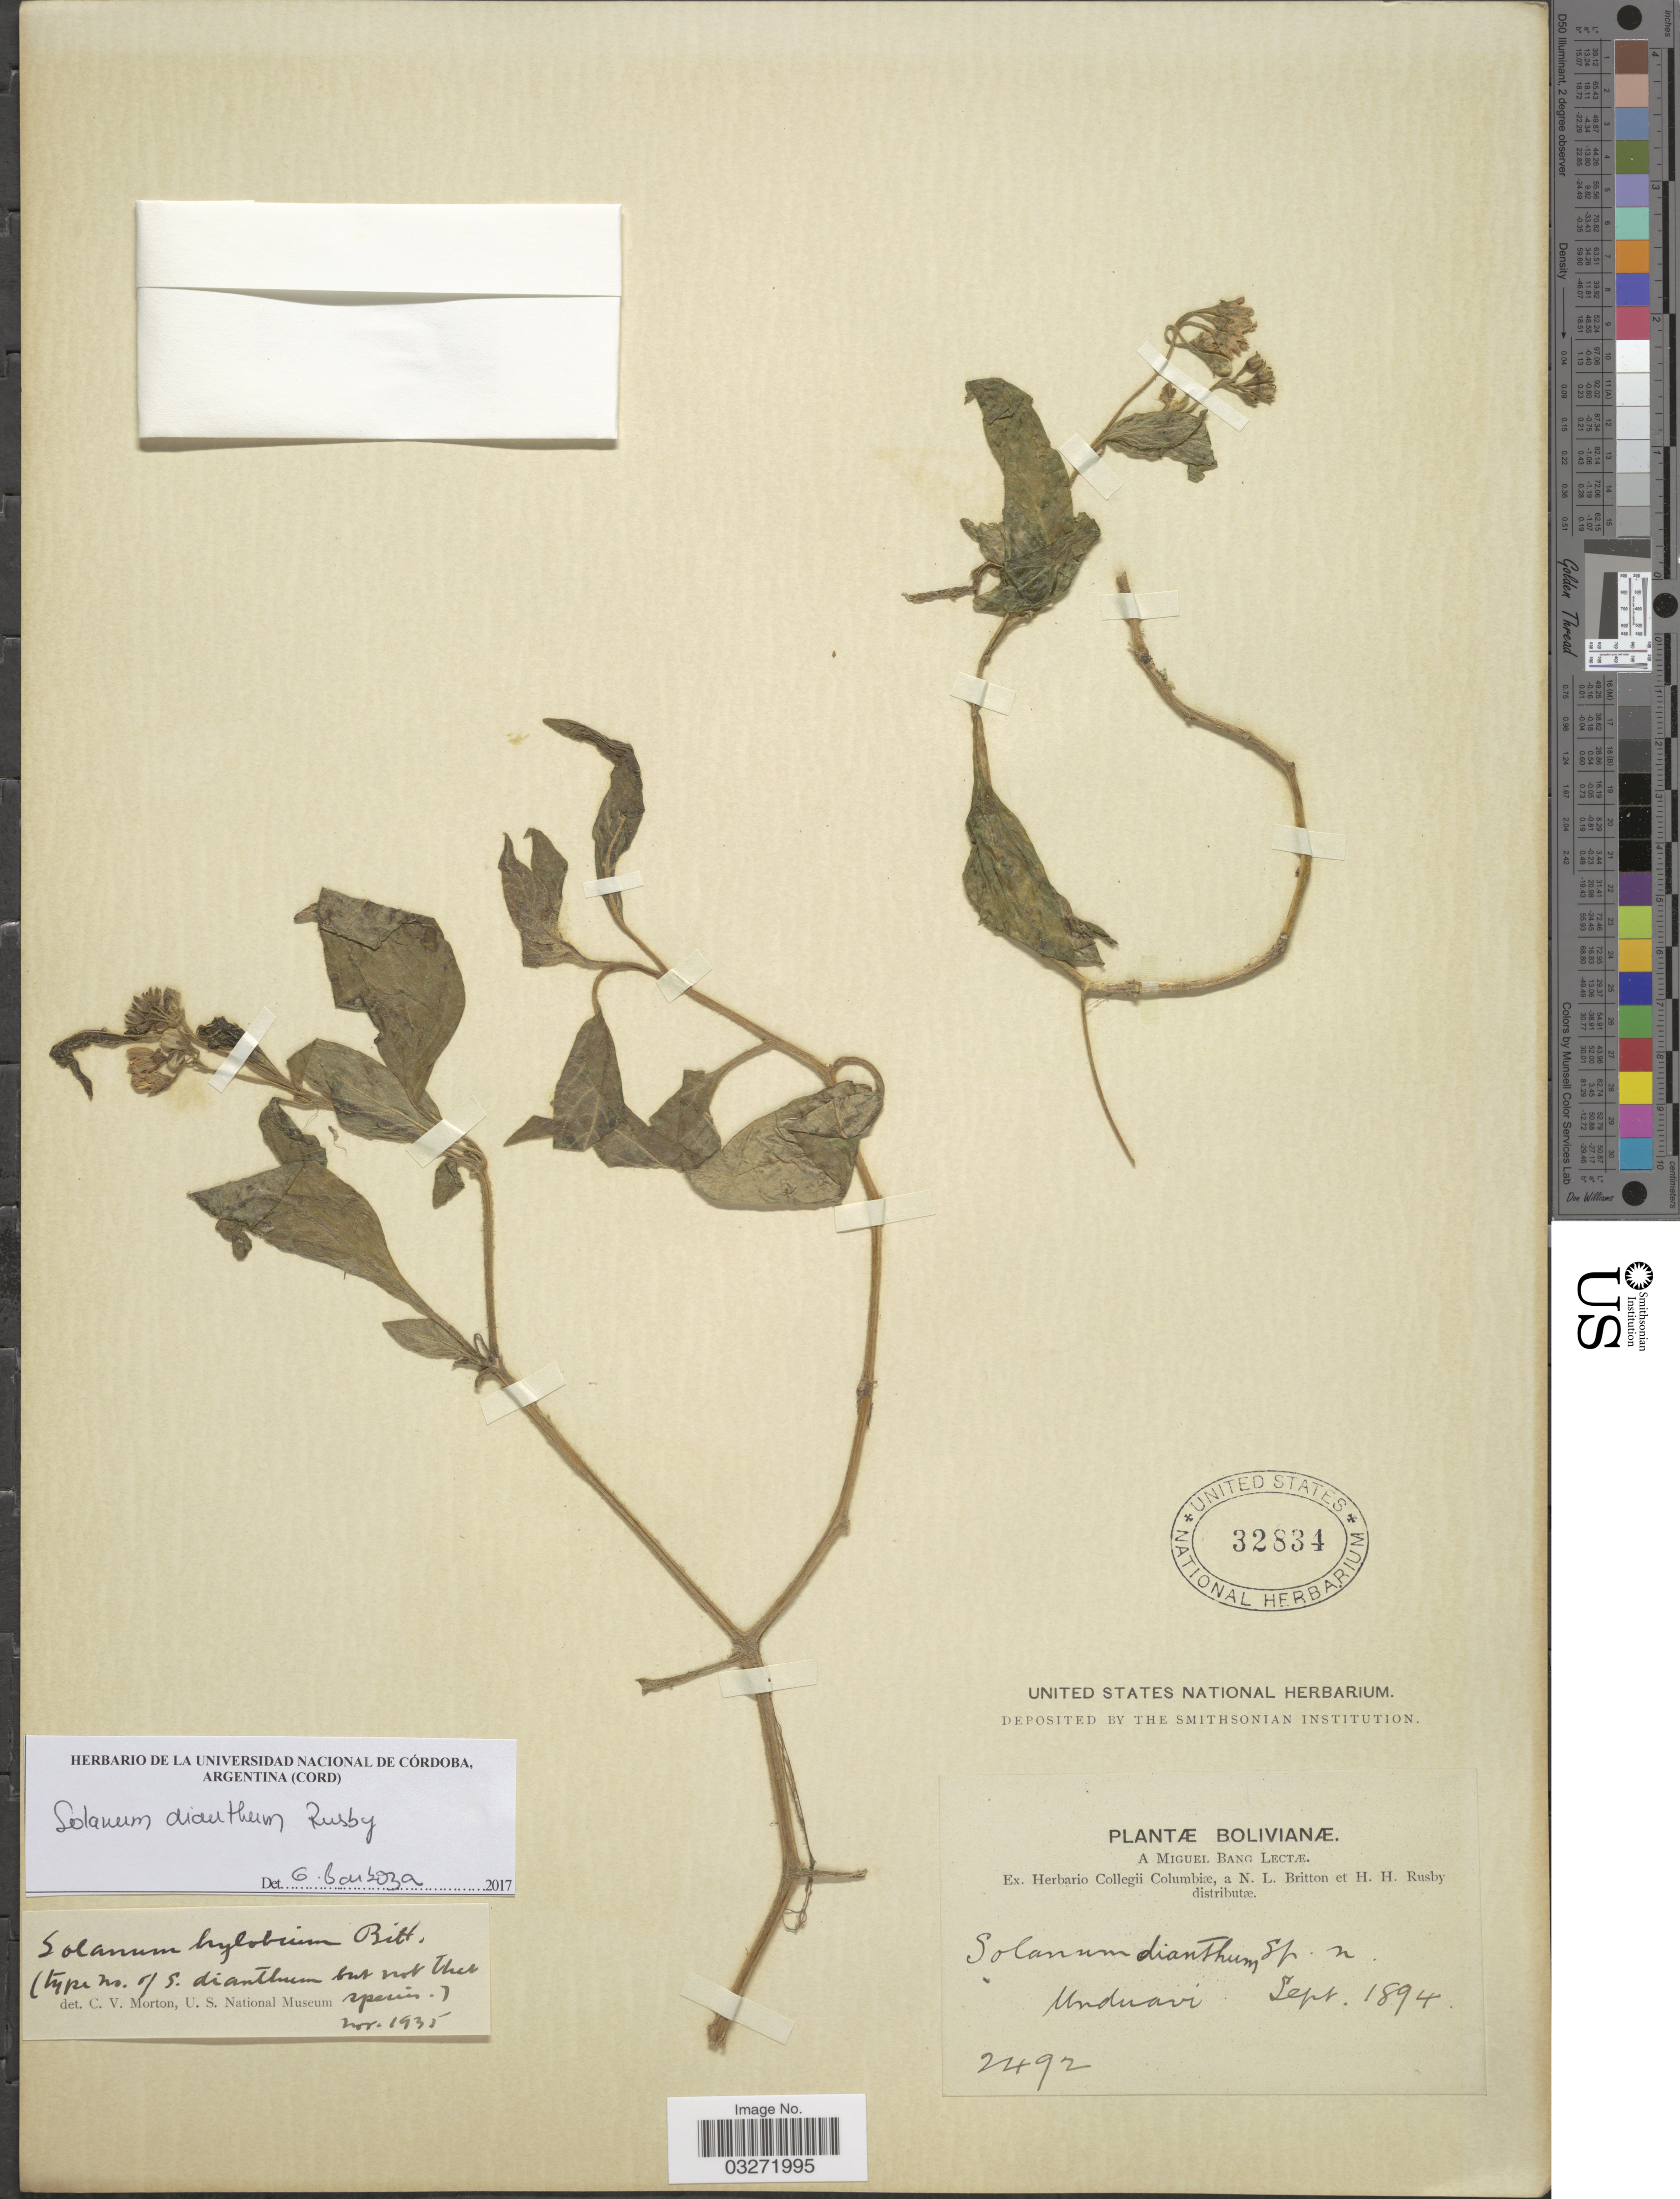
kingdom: Plantae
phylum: Tracheophyta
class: Magnoliopsida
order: Solanales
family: Solanaceae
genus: Solanum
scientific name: Solanum dianthum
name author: Rusby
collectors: M. Bang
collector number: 2492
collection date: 1894-09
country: Bolivia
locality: Unduavi.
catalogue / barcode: US 32834